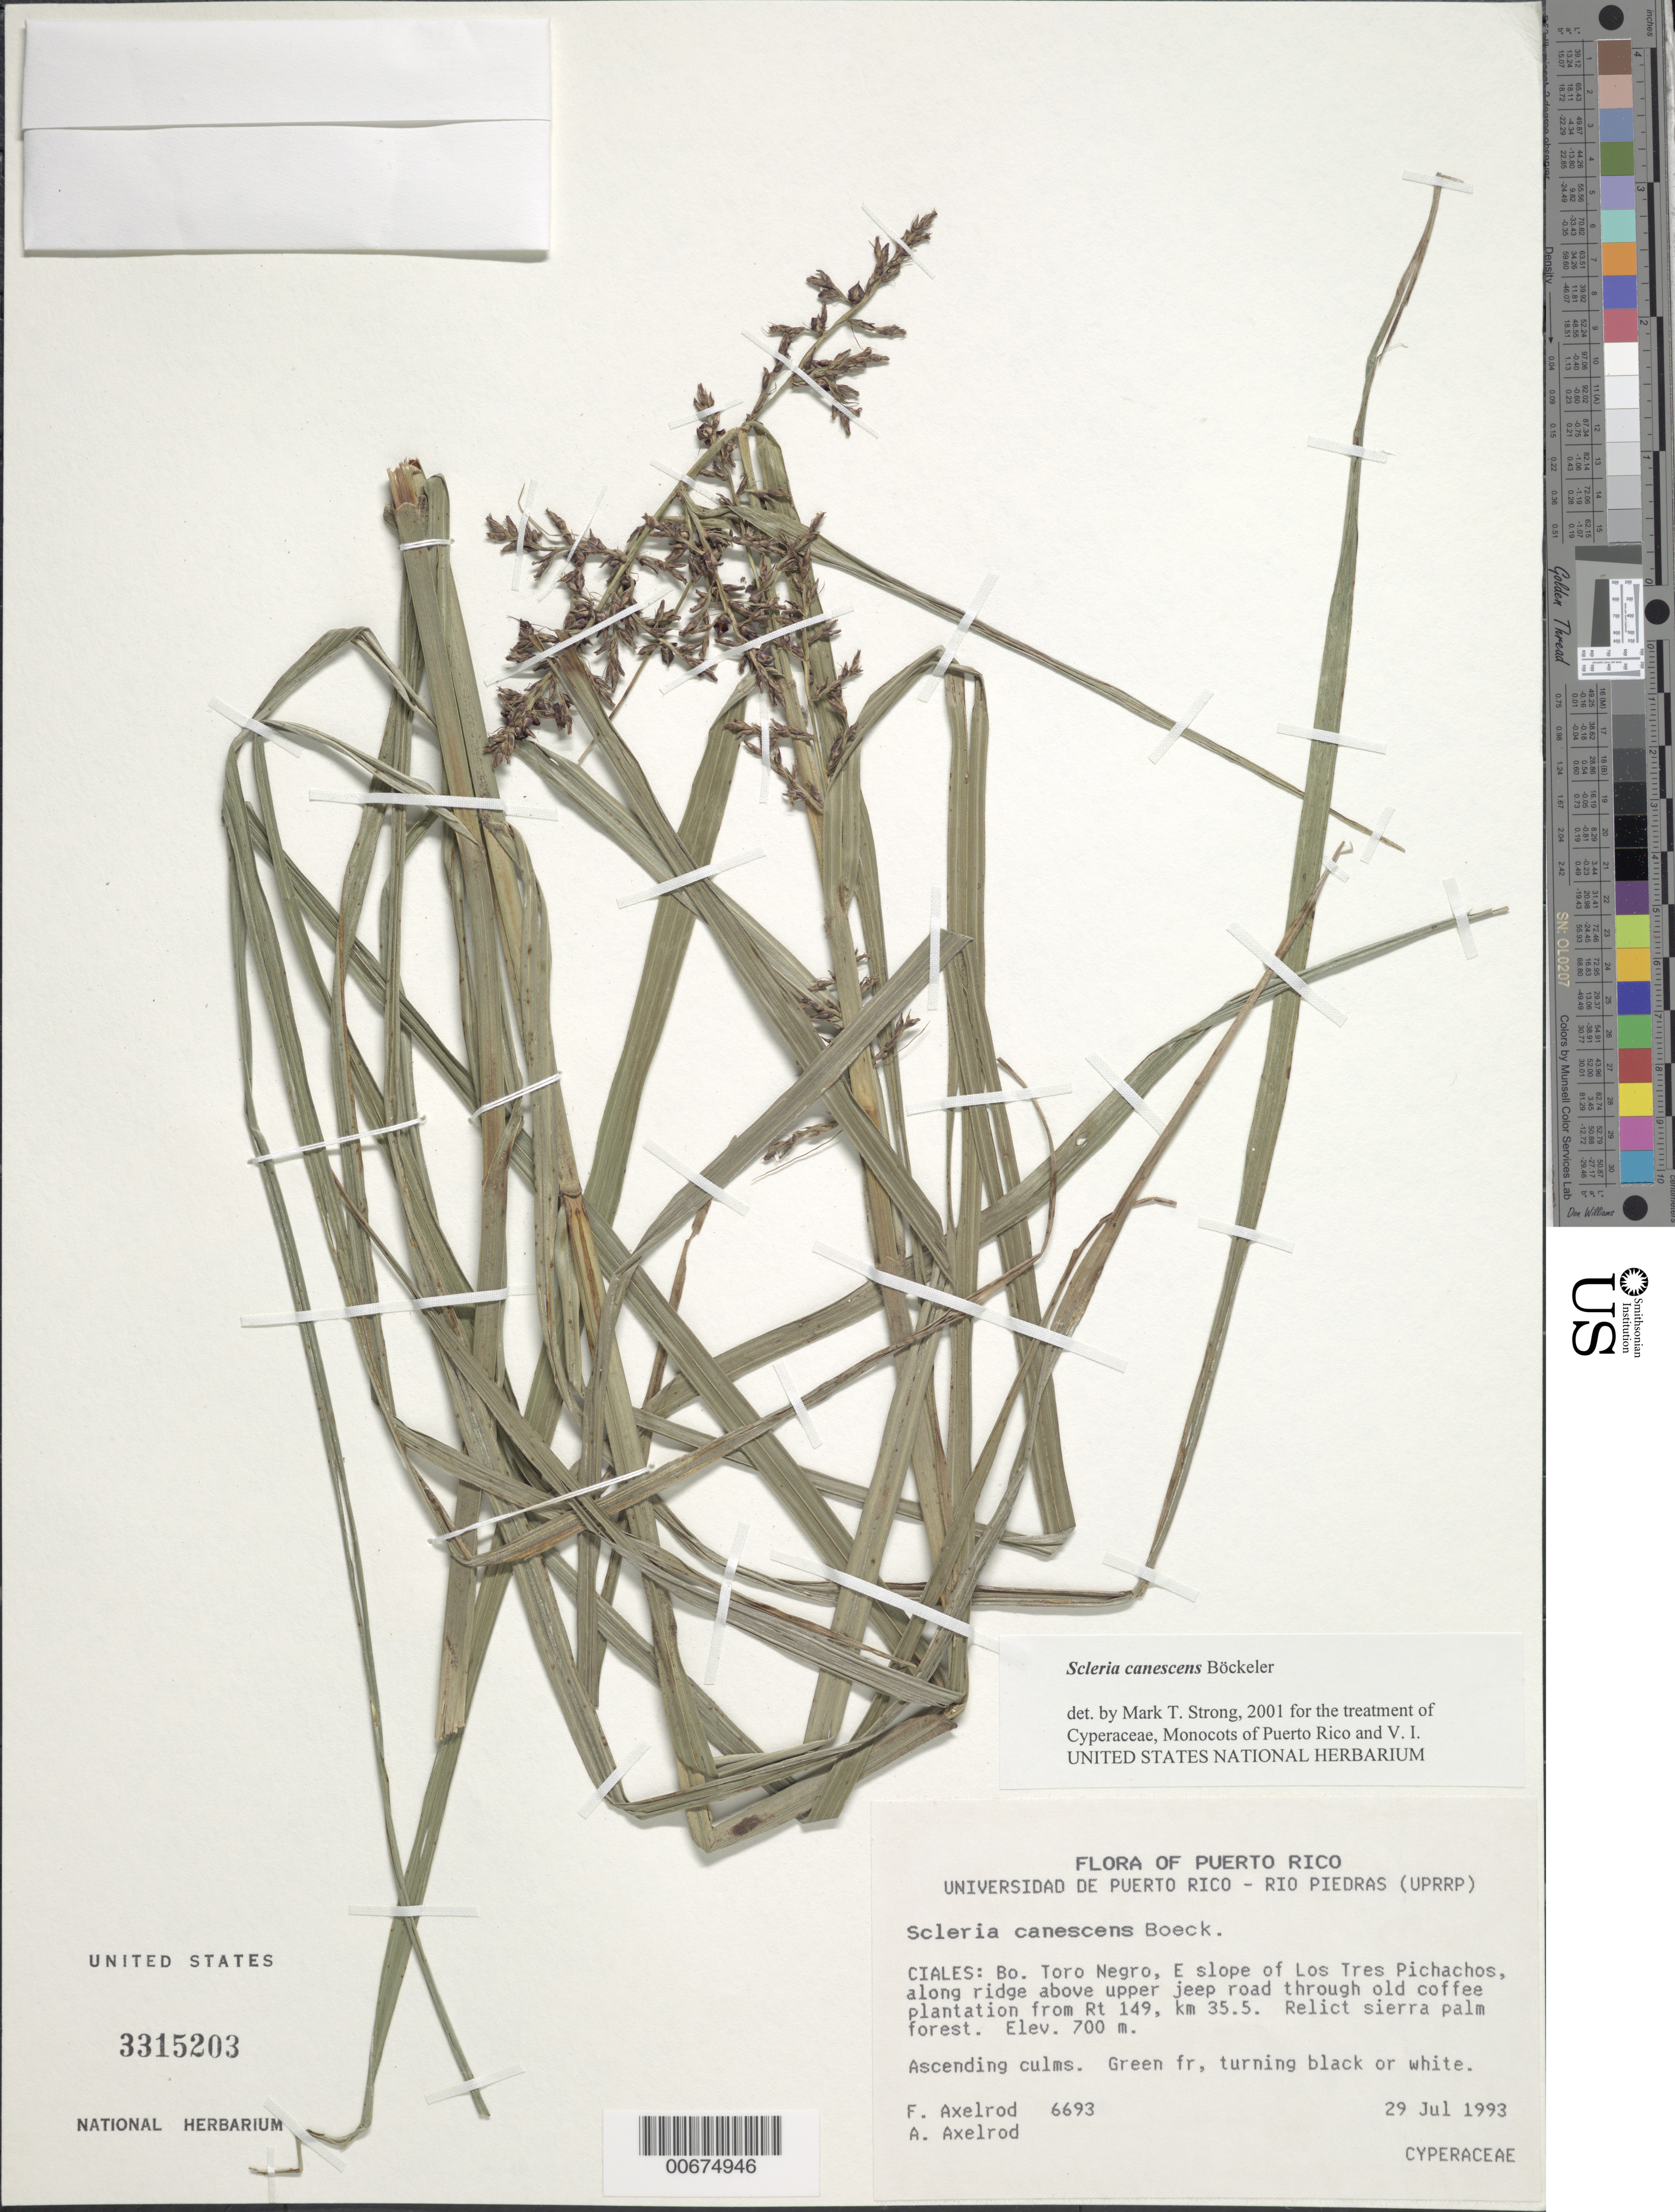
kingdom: Plantae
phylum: Tracheophyta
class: Liliopsida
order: Poales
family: Cyperaceae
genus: Scleria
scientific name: Scleria canescens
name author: Boeckeler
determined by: Strong, M. T., (US), Smithsonian Institution - National Museum of Natural History (UNITED STATES)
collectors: F. S. Axelrod & A. Axelrod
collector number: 6693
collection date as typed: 29 Jul 1993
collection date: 1993-07-29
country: Puerto Rico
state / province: Ciales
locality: Ciales: Bo. Toro Negro, E slope of Los Tres Pichachos, along ridge above upper jeep road through old coffee plantation from Rt. 149, km 35.5.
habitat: Relict sierra palm forest.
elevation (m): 700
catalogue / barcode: US 3315203